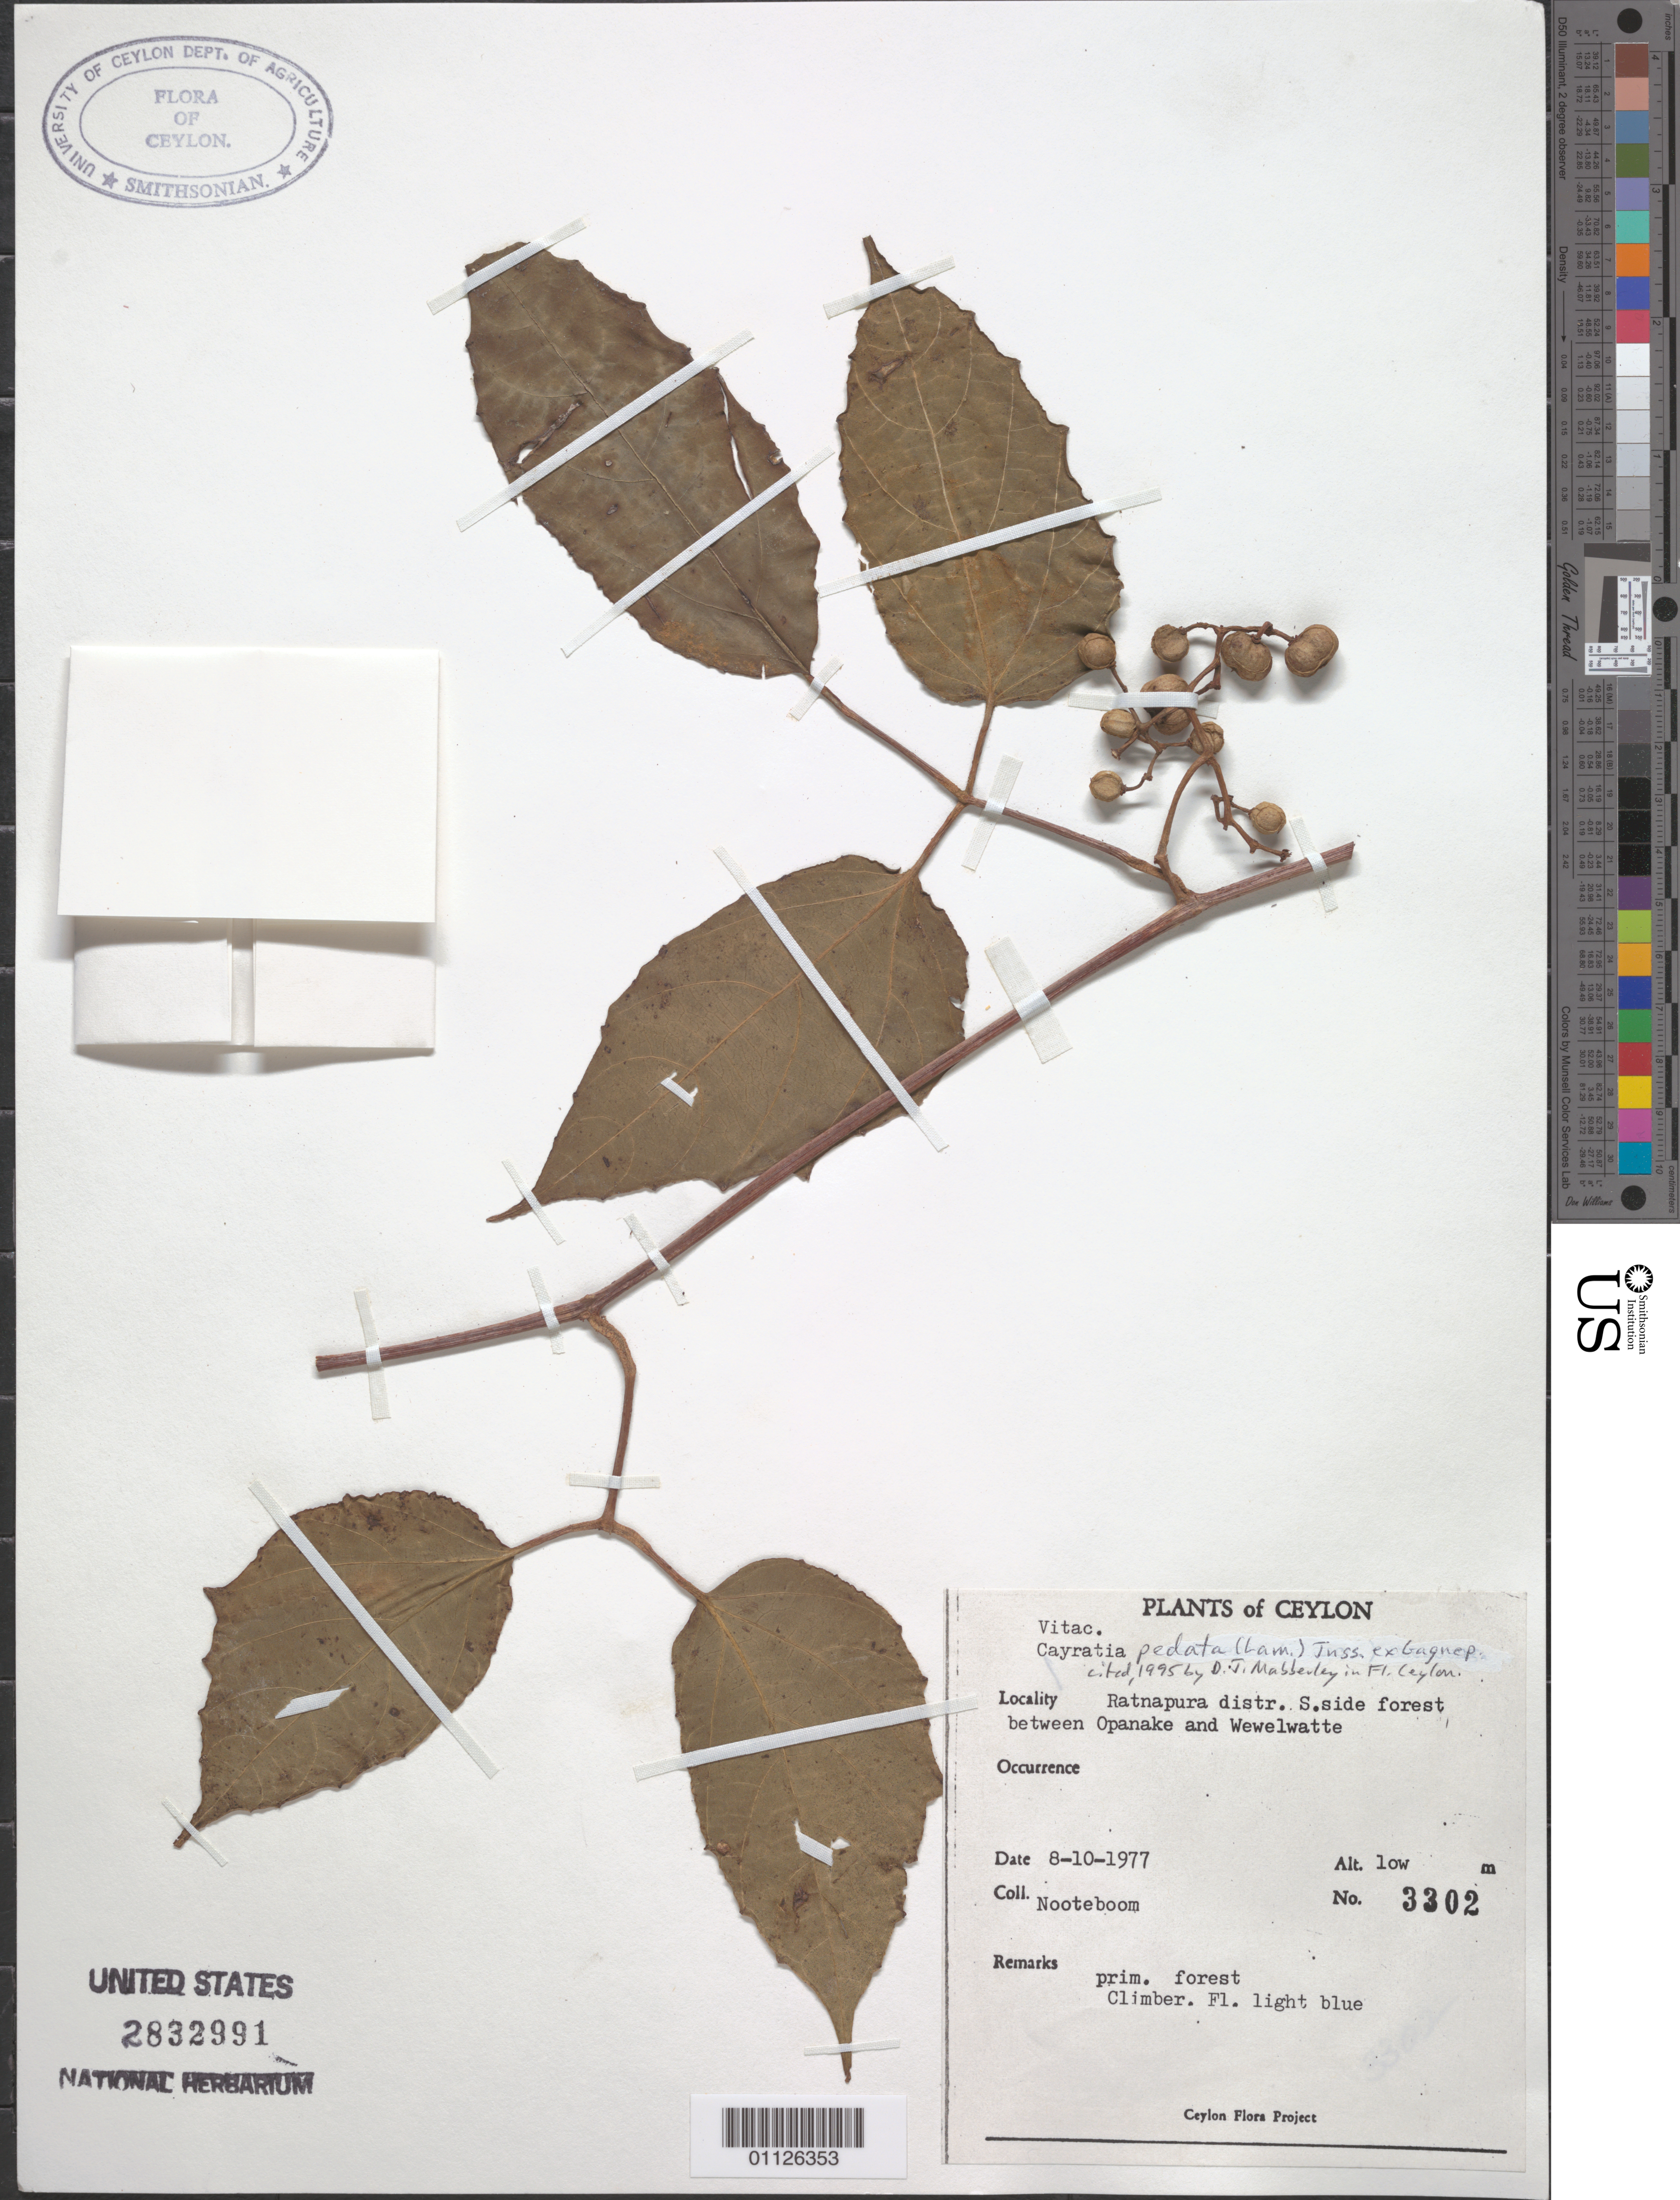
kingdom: Plantae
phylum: Tracheophyta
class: Magnoliopsida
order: Vitales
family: Vitaceae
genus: Cayratia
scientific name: Cayratia pedata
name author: (Lour.) Gagnep.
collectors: Nooteboom, --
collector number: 3302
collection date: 1977-10-08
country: Sri Lanka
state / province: Sabaragamuwa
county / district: Ratnampura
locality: S side forest between Opanake and Wewelwatte.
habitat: Primary forest. Climber.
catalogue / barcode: US 2832991